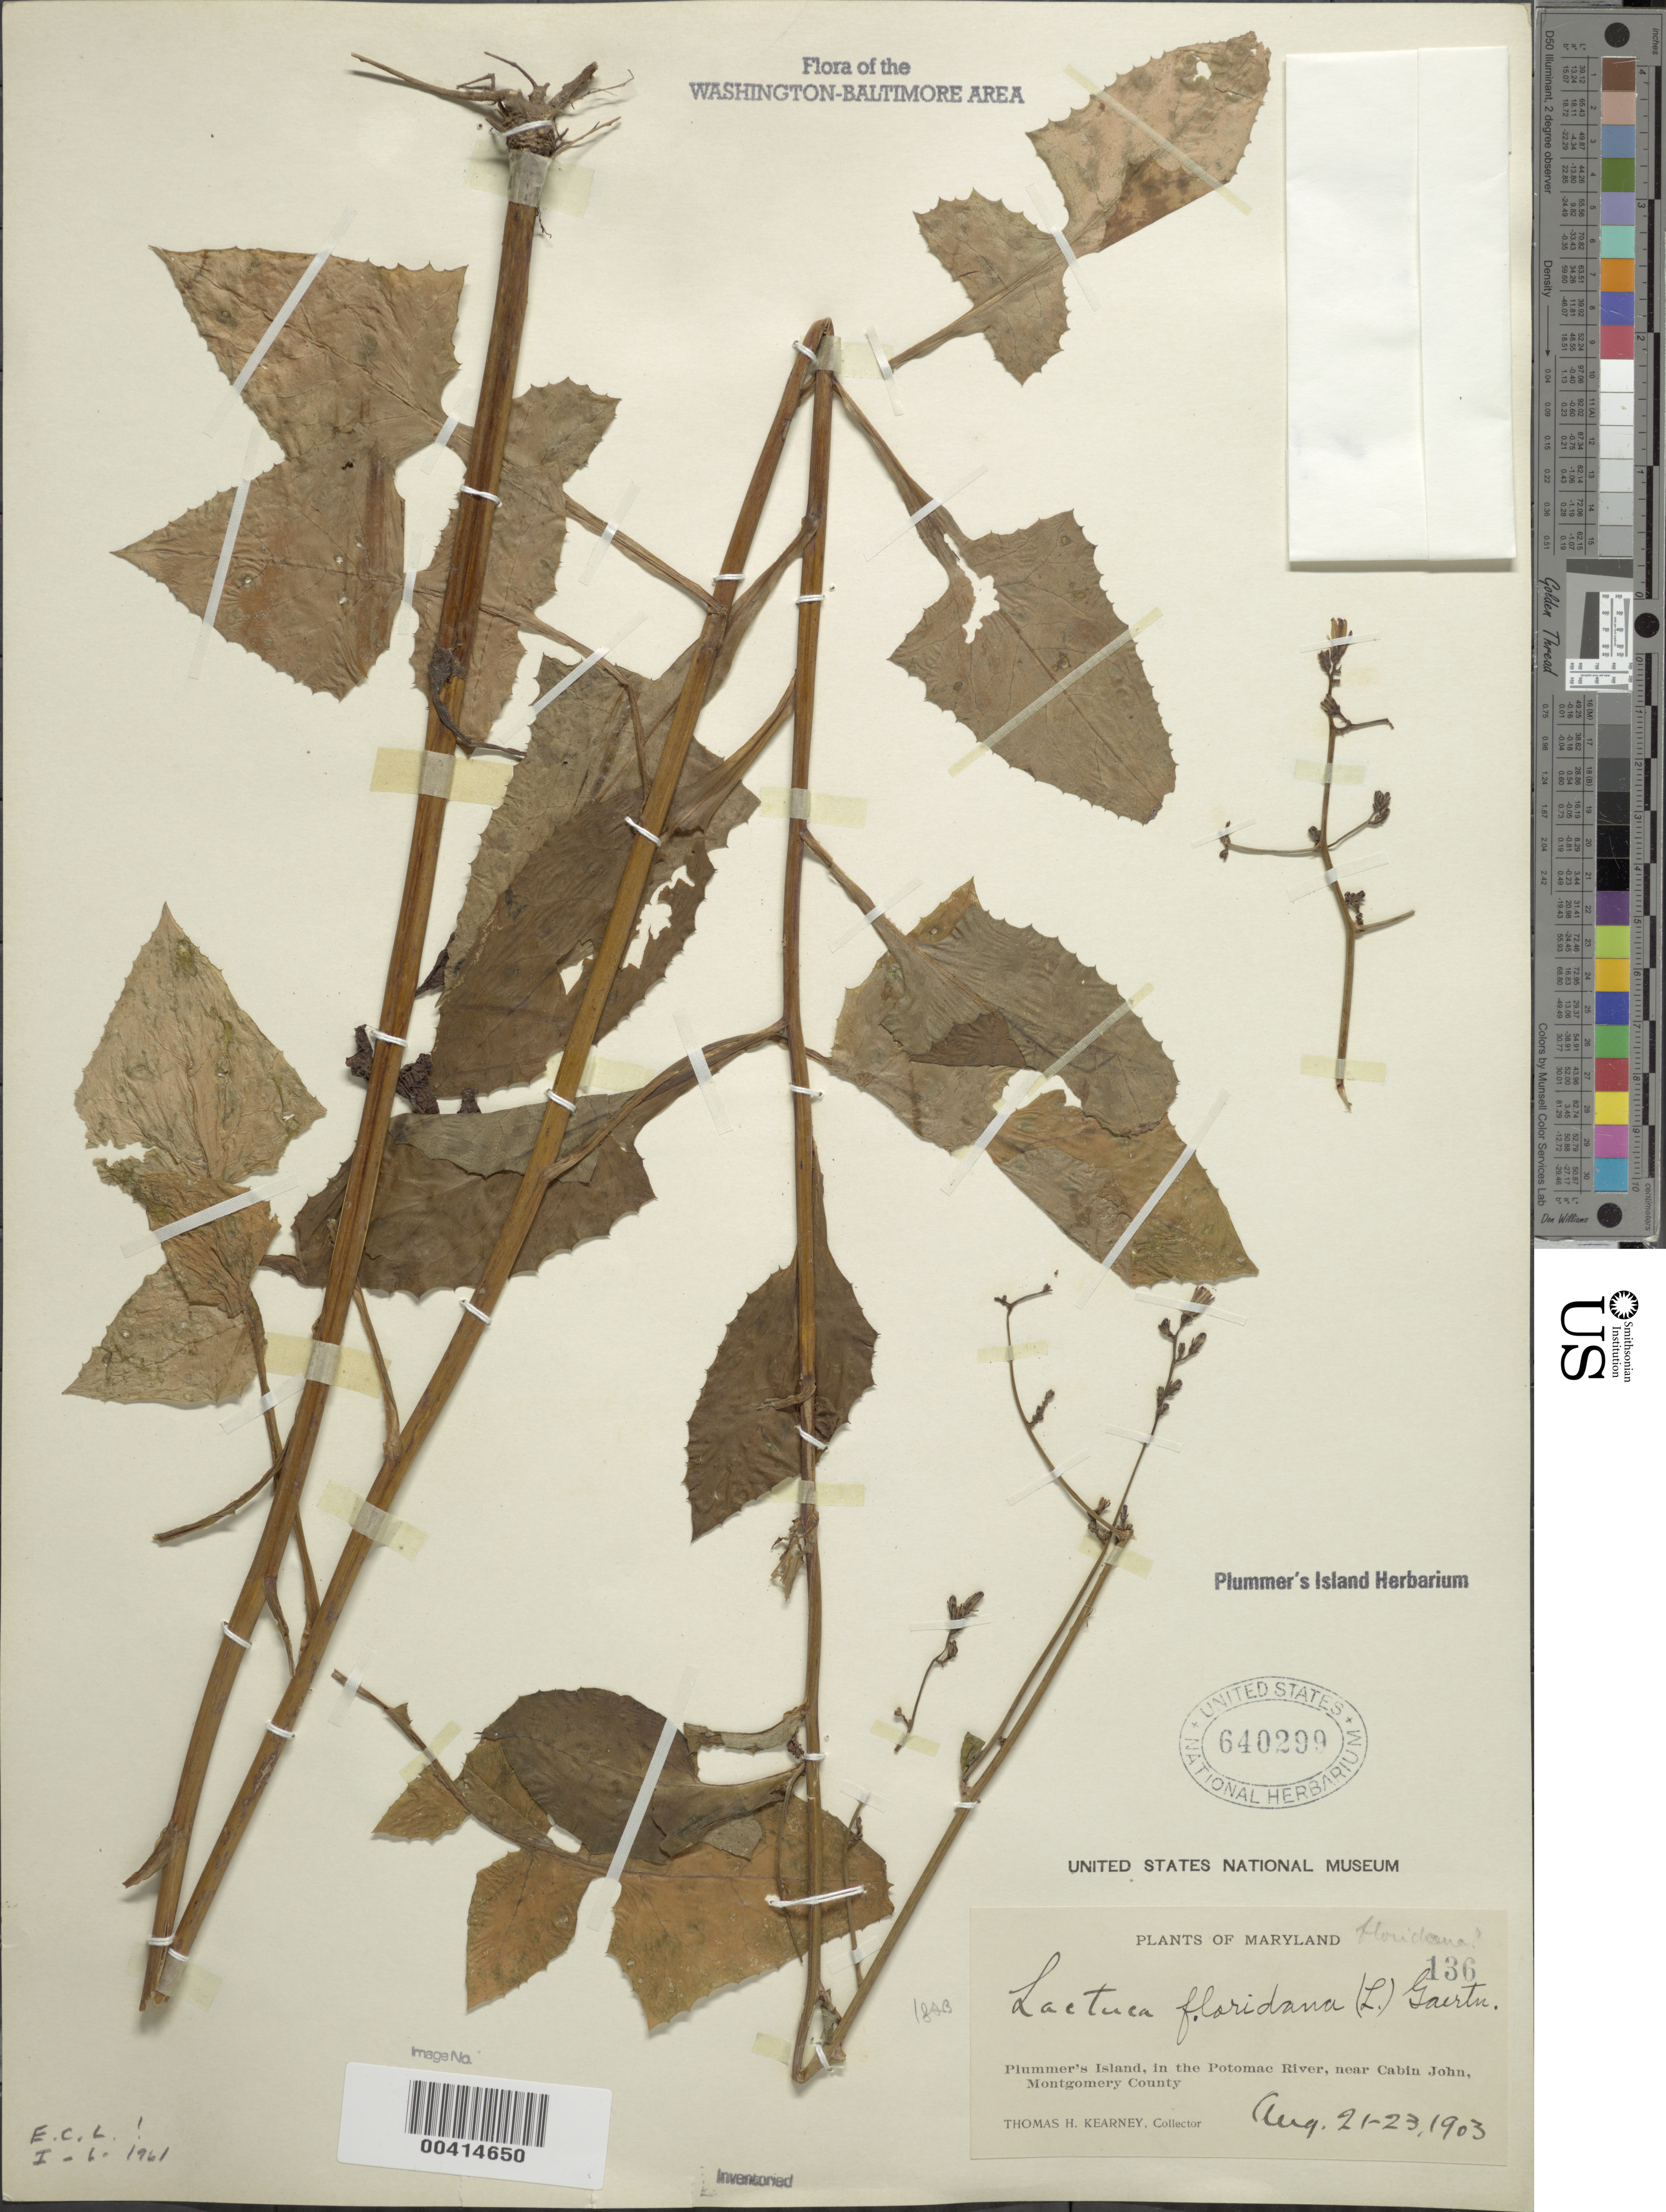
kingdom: Plantae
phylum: Tracheophyta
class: Magnoliopsida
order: Asterales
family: Asteraceae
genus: Lactuca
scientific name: Lactuca floridana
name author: (L.) Gaertn.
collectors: T. H. Kearney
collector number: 136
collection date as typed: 21 Aug 1903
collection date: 1903-08-21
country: United States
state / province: Maryland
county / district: Montgomery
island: Plummers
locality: Plummer's Island C. & O. Canal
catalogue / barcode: US 640299